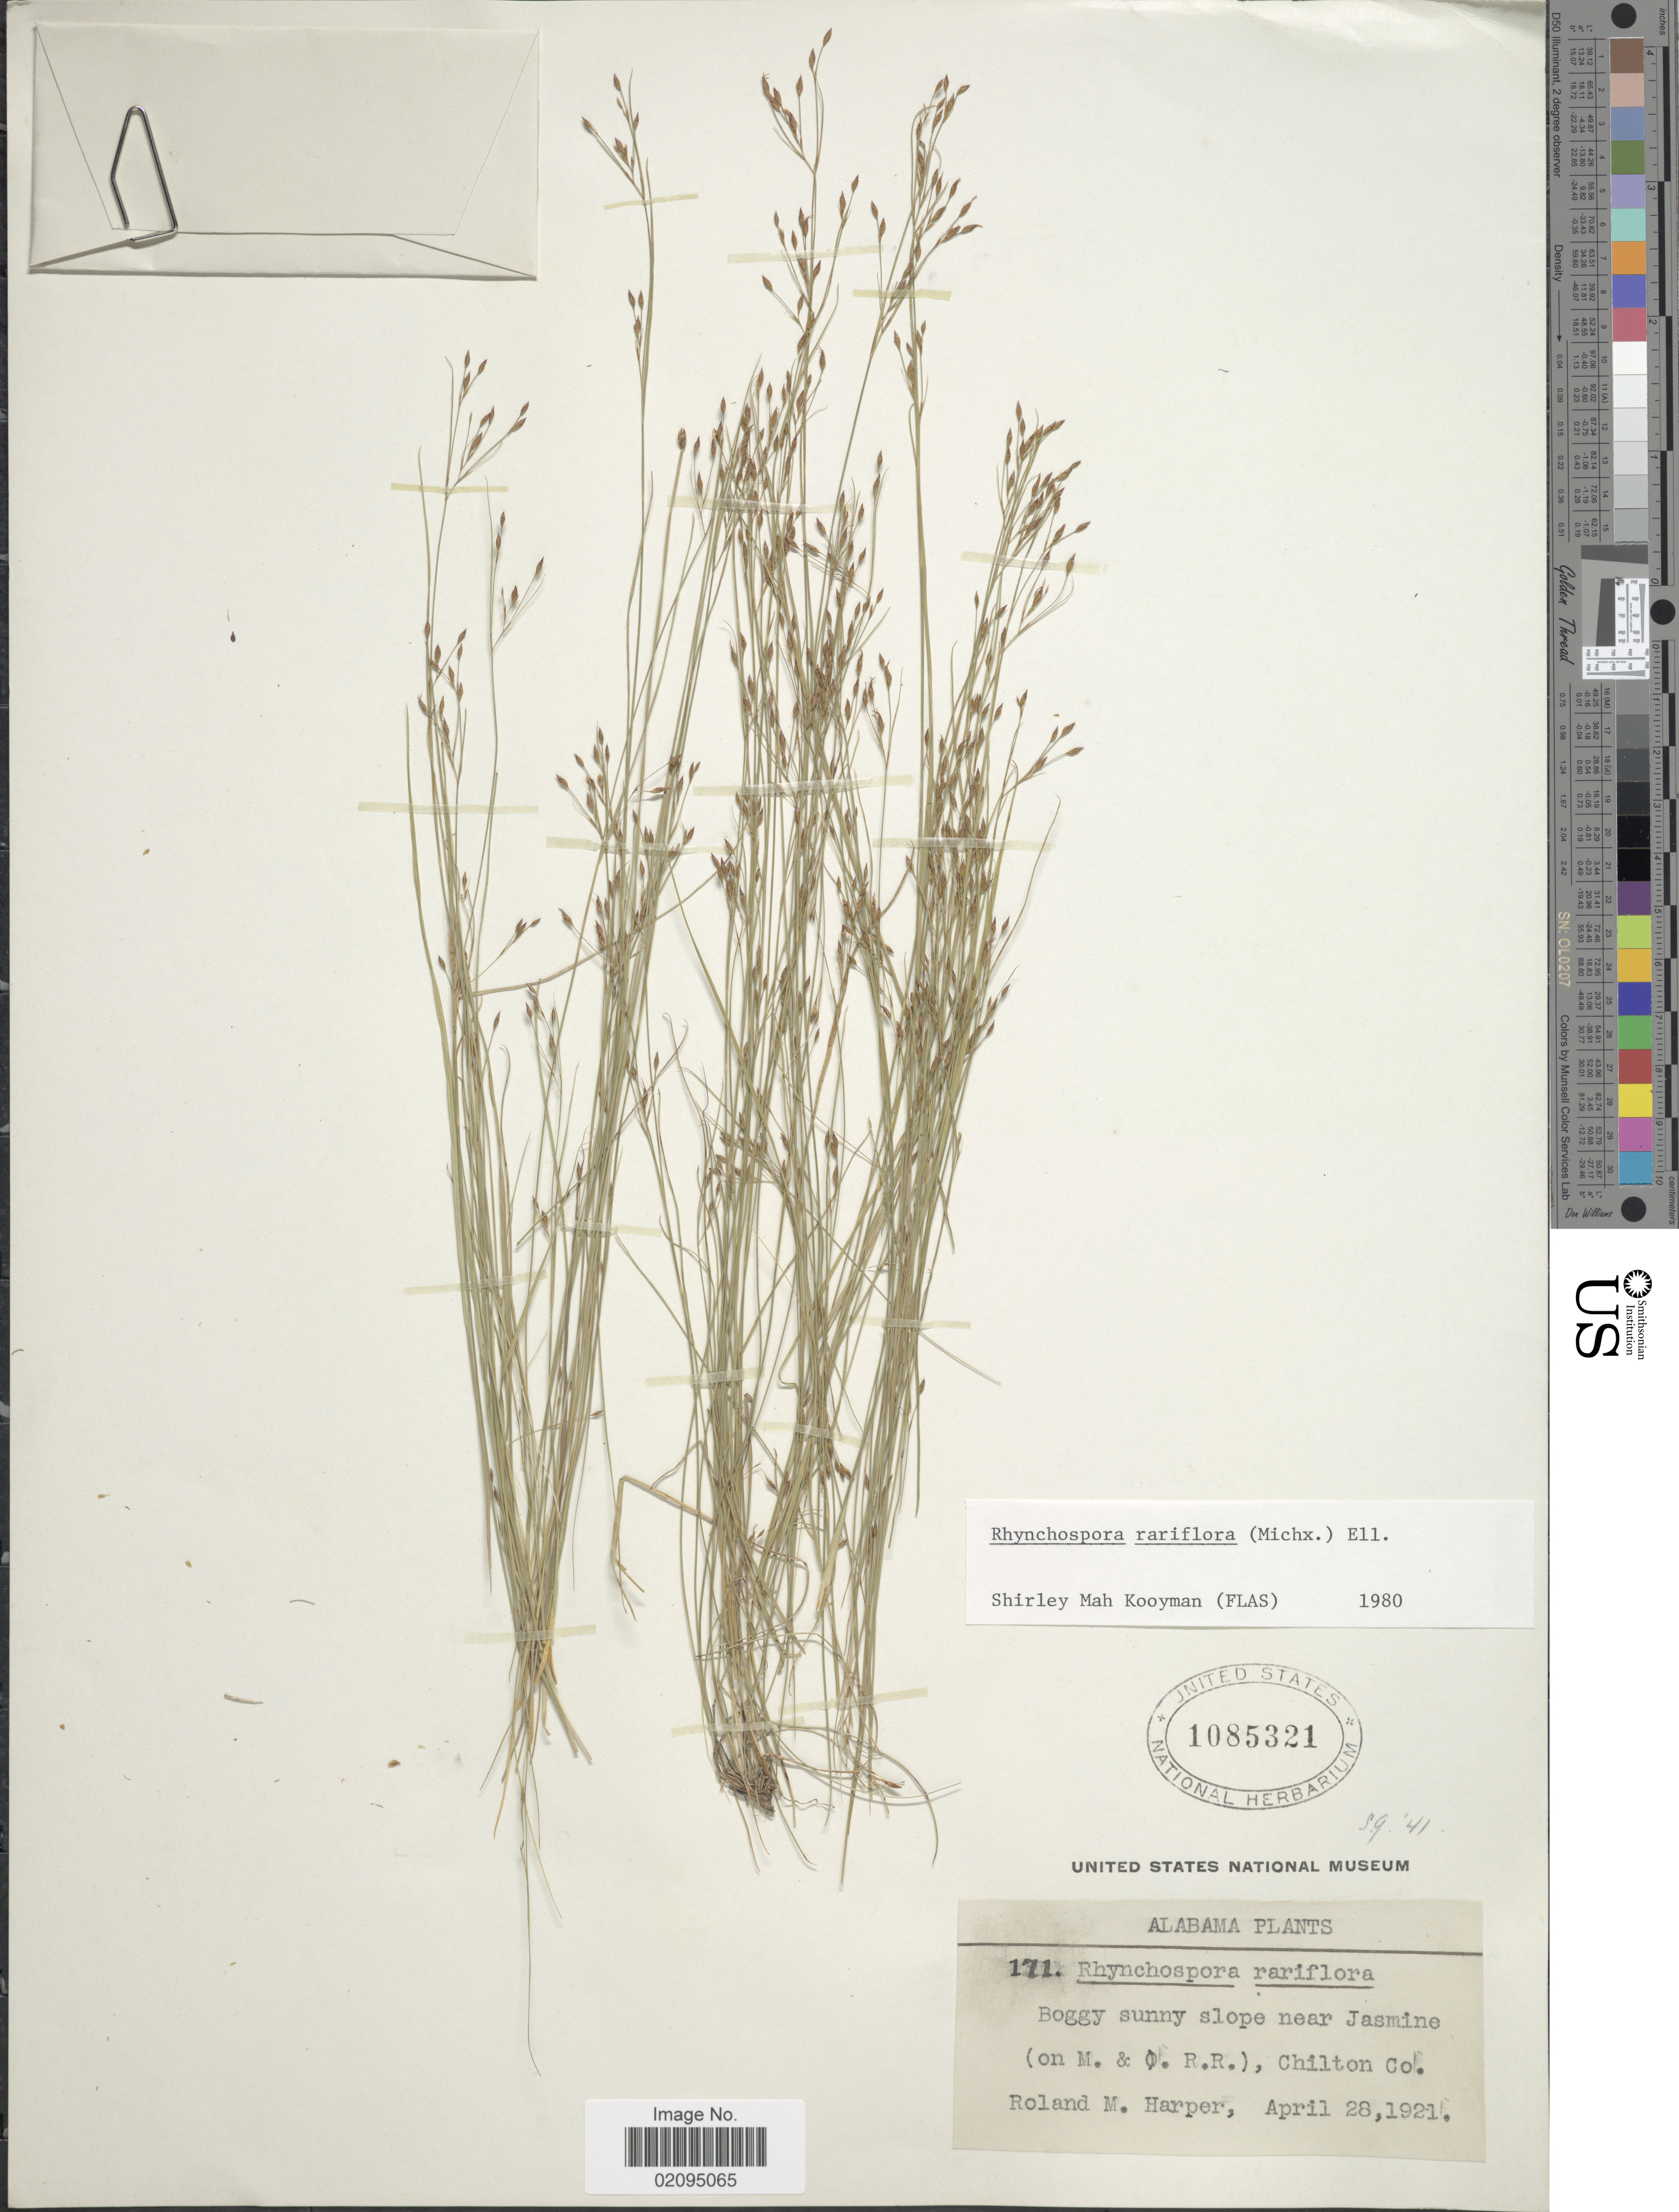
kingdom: Plantae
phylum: Tracheophyta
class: Liliopsida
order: Poales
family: Cyperaceae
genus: Rhynchospora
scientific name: Rhynchospora rariflora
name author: (Michx.) Elliott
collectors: R. M. Harper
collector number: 171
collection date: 1921-04-28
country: United States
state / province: Alabama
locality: Chilton Co. Sunny slope near Jasmine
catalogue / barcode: US 1085321